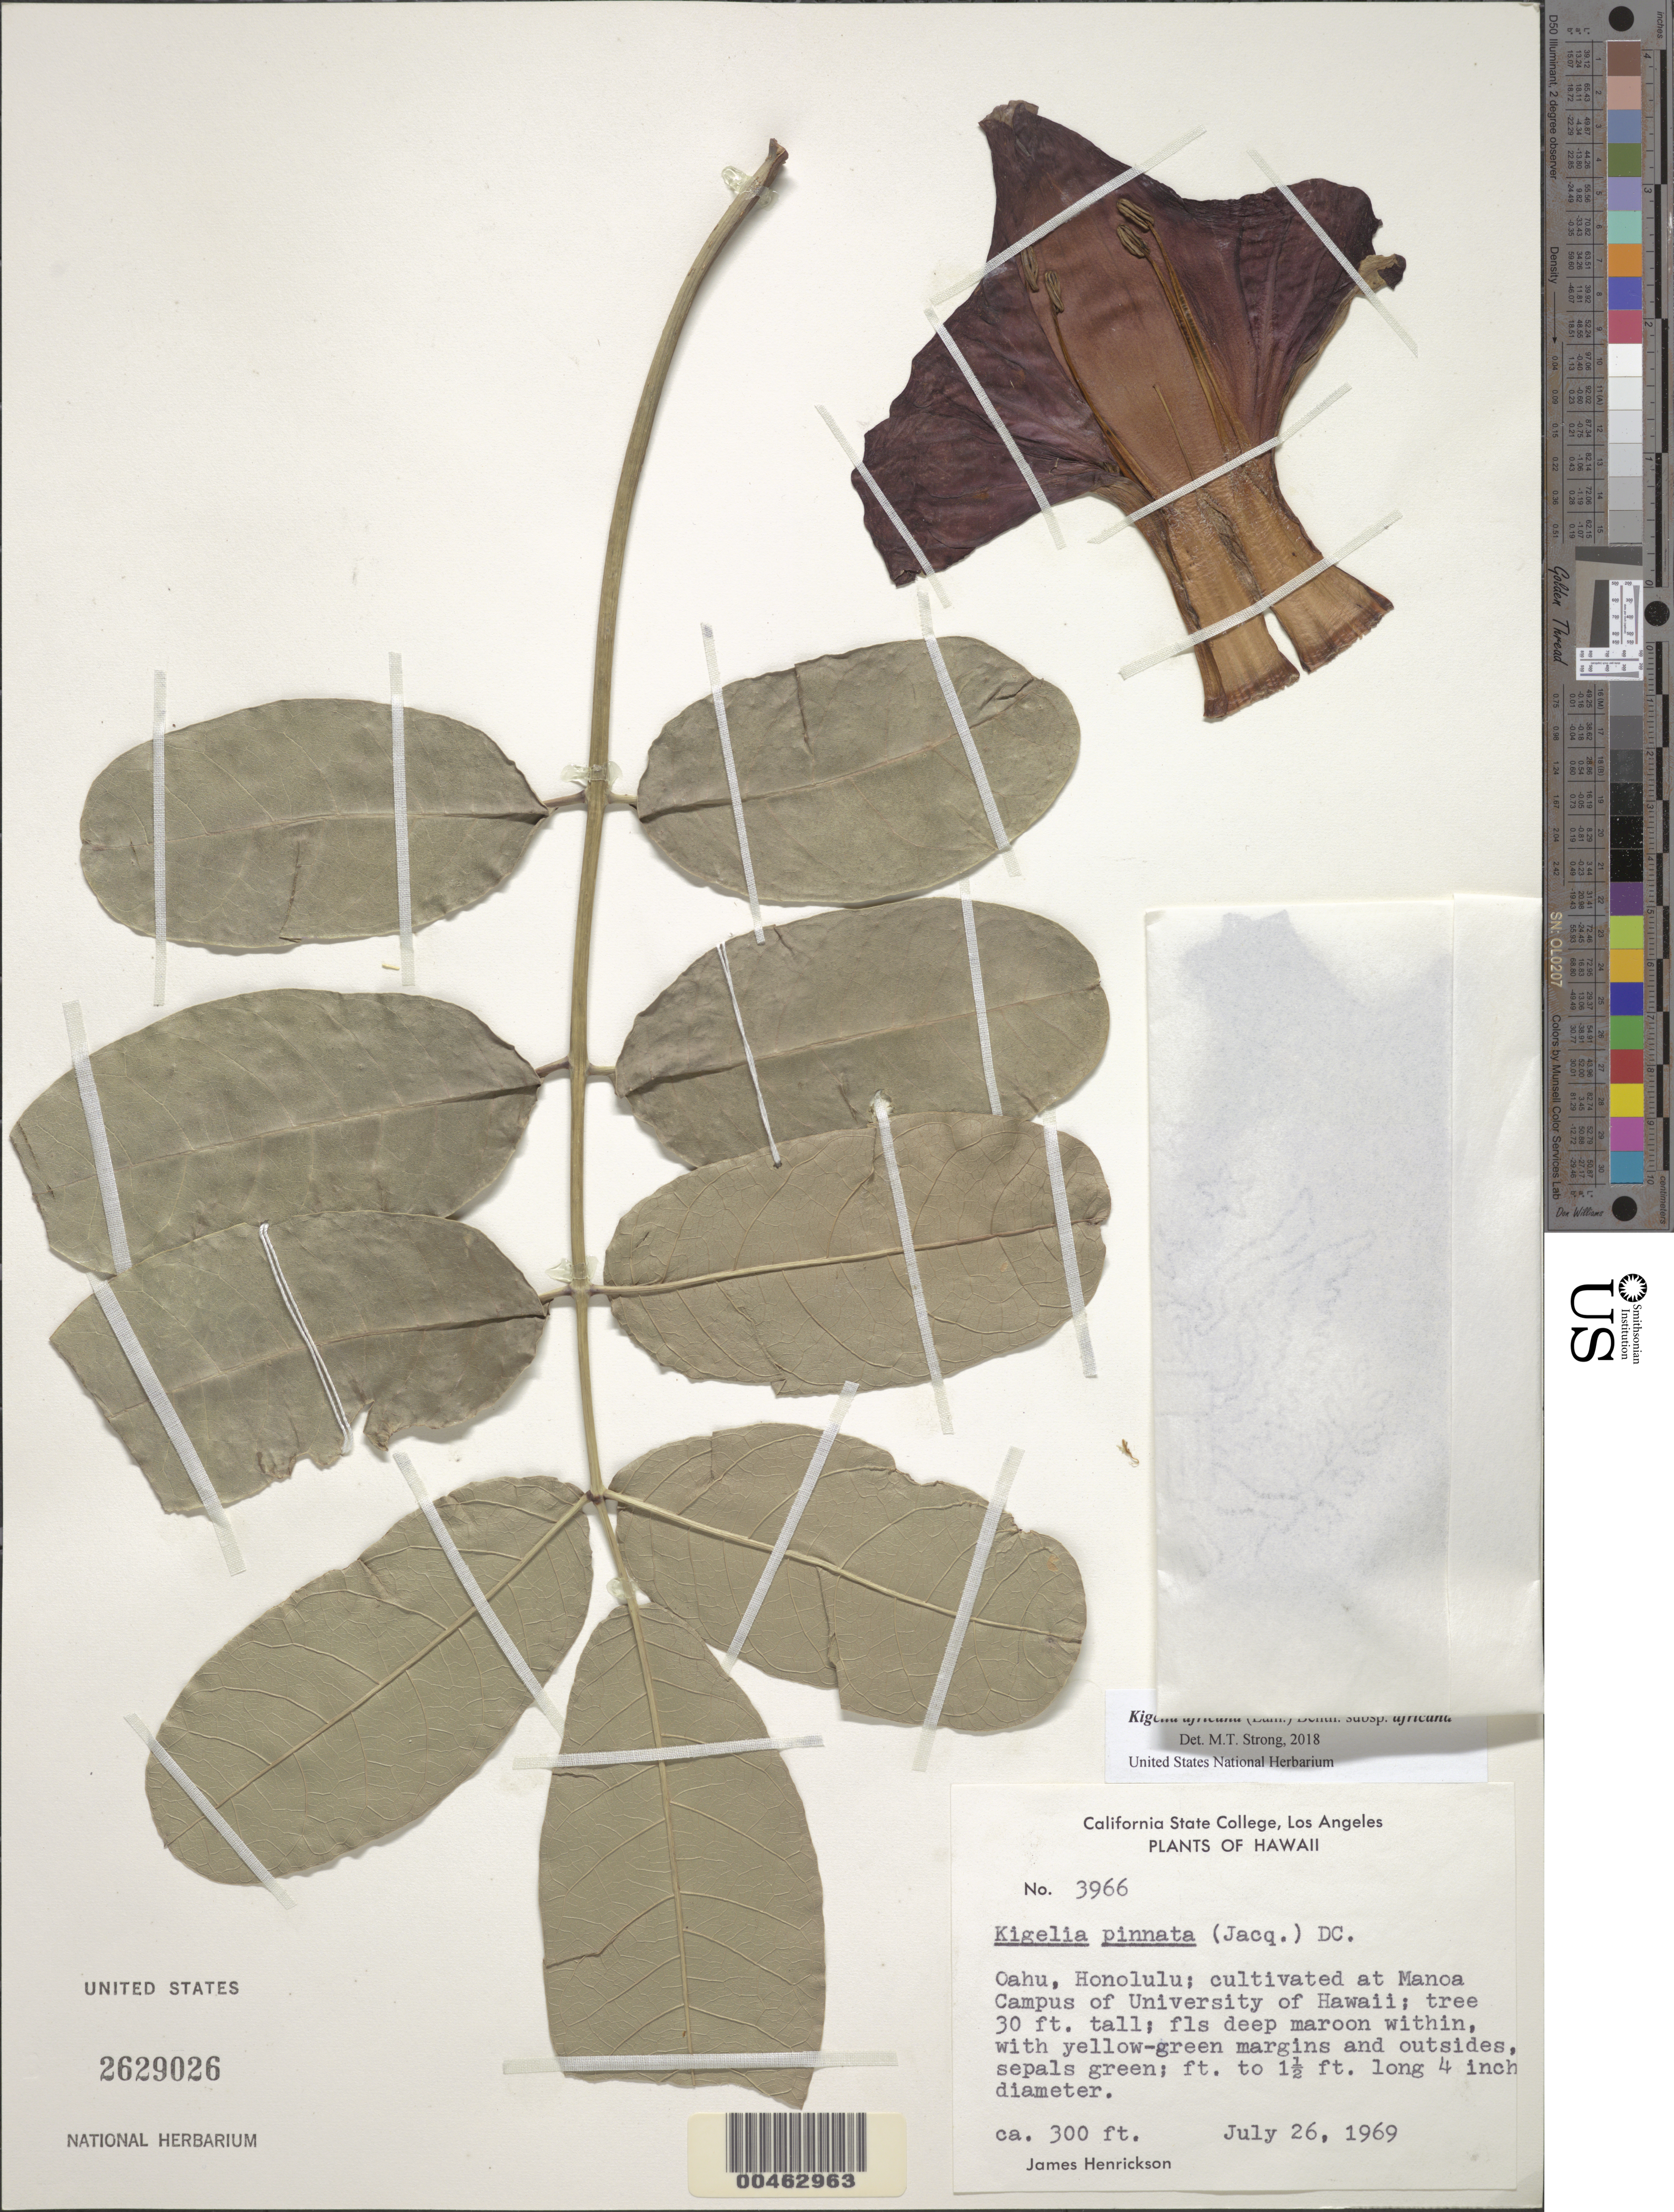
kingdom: Plantae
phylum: Tracheophyta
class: Magnoliopsida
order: Lamiales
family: Bignoniaceae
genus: Kigelia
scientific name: Kigelia africana subsp. africana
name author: (Lam.) Benth.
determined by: Strong, M. T., (US), Smithsonian Institution - National Museum of Natural History (UNITED STATES)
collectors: J. S. Henrickson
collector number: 3966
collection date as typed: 26 Jul 1969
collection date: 1969-07-26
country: United States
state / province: Hawaii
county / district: Honolulu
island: Oahu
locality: Honolulu; at Manoa Campus of University of Hawaii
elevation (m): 91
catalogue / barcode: US 2629026